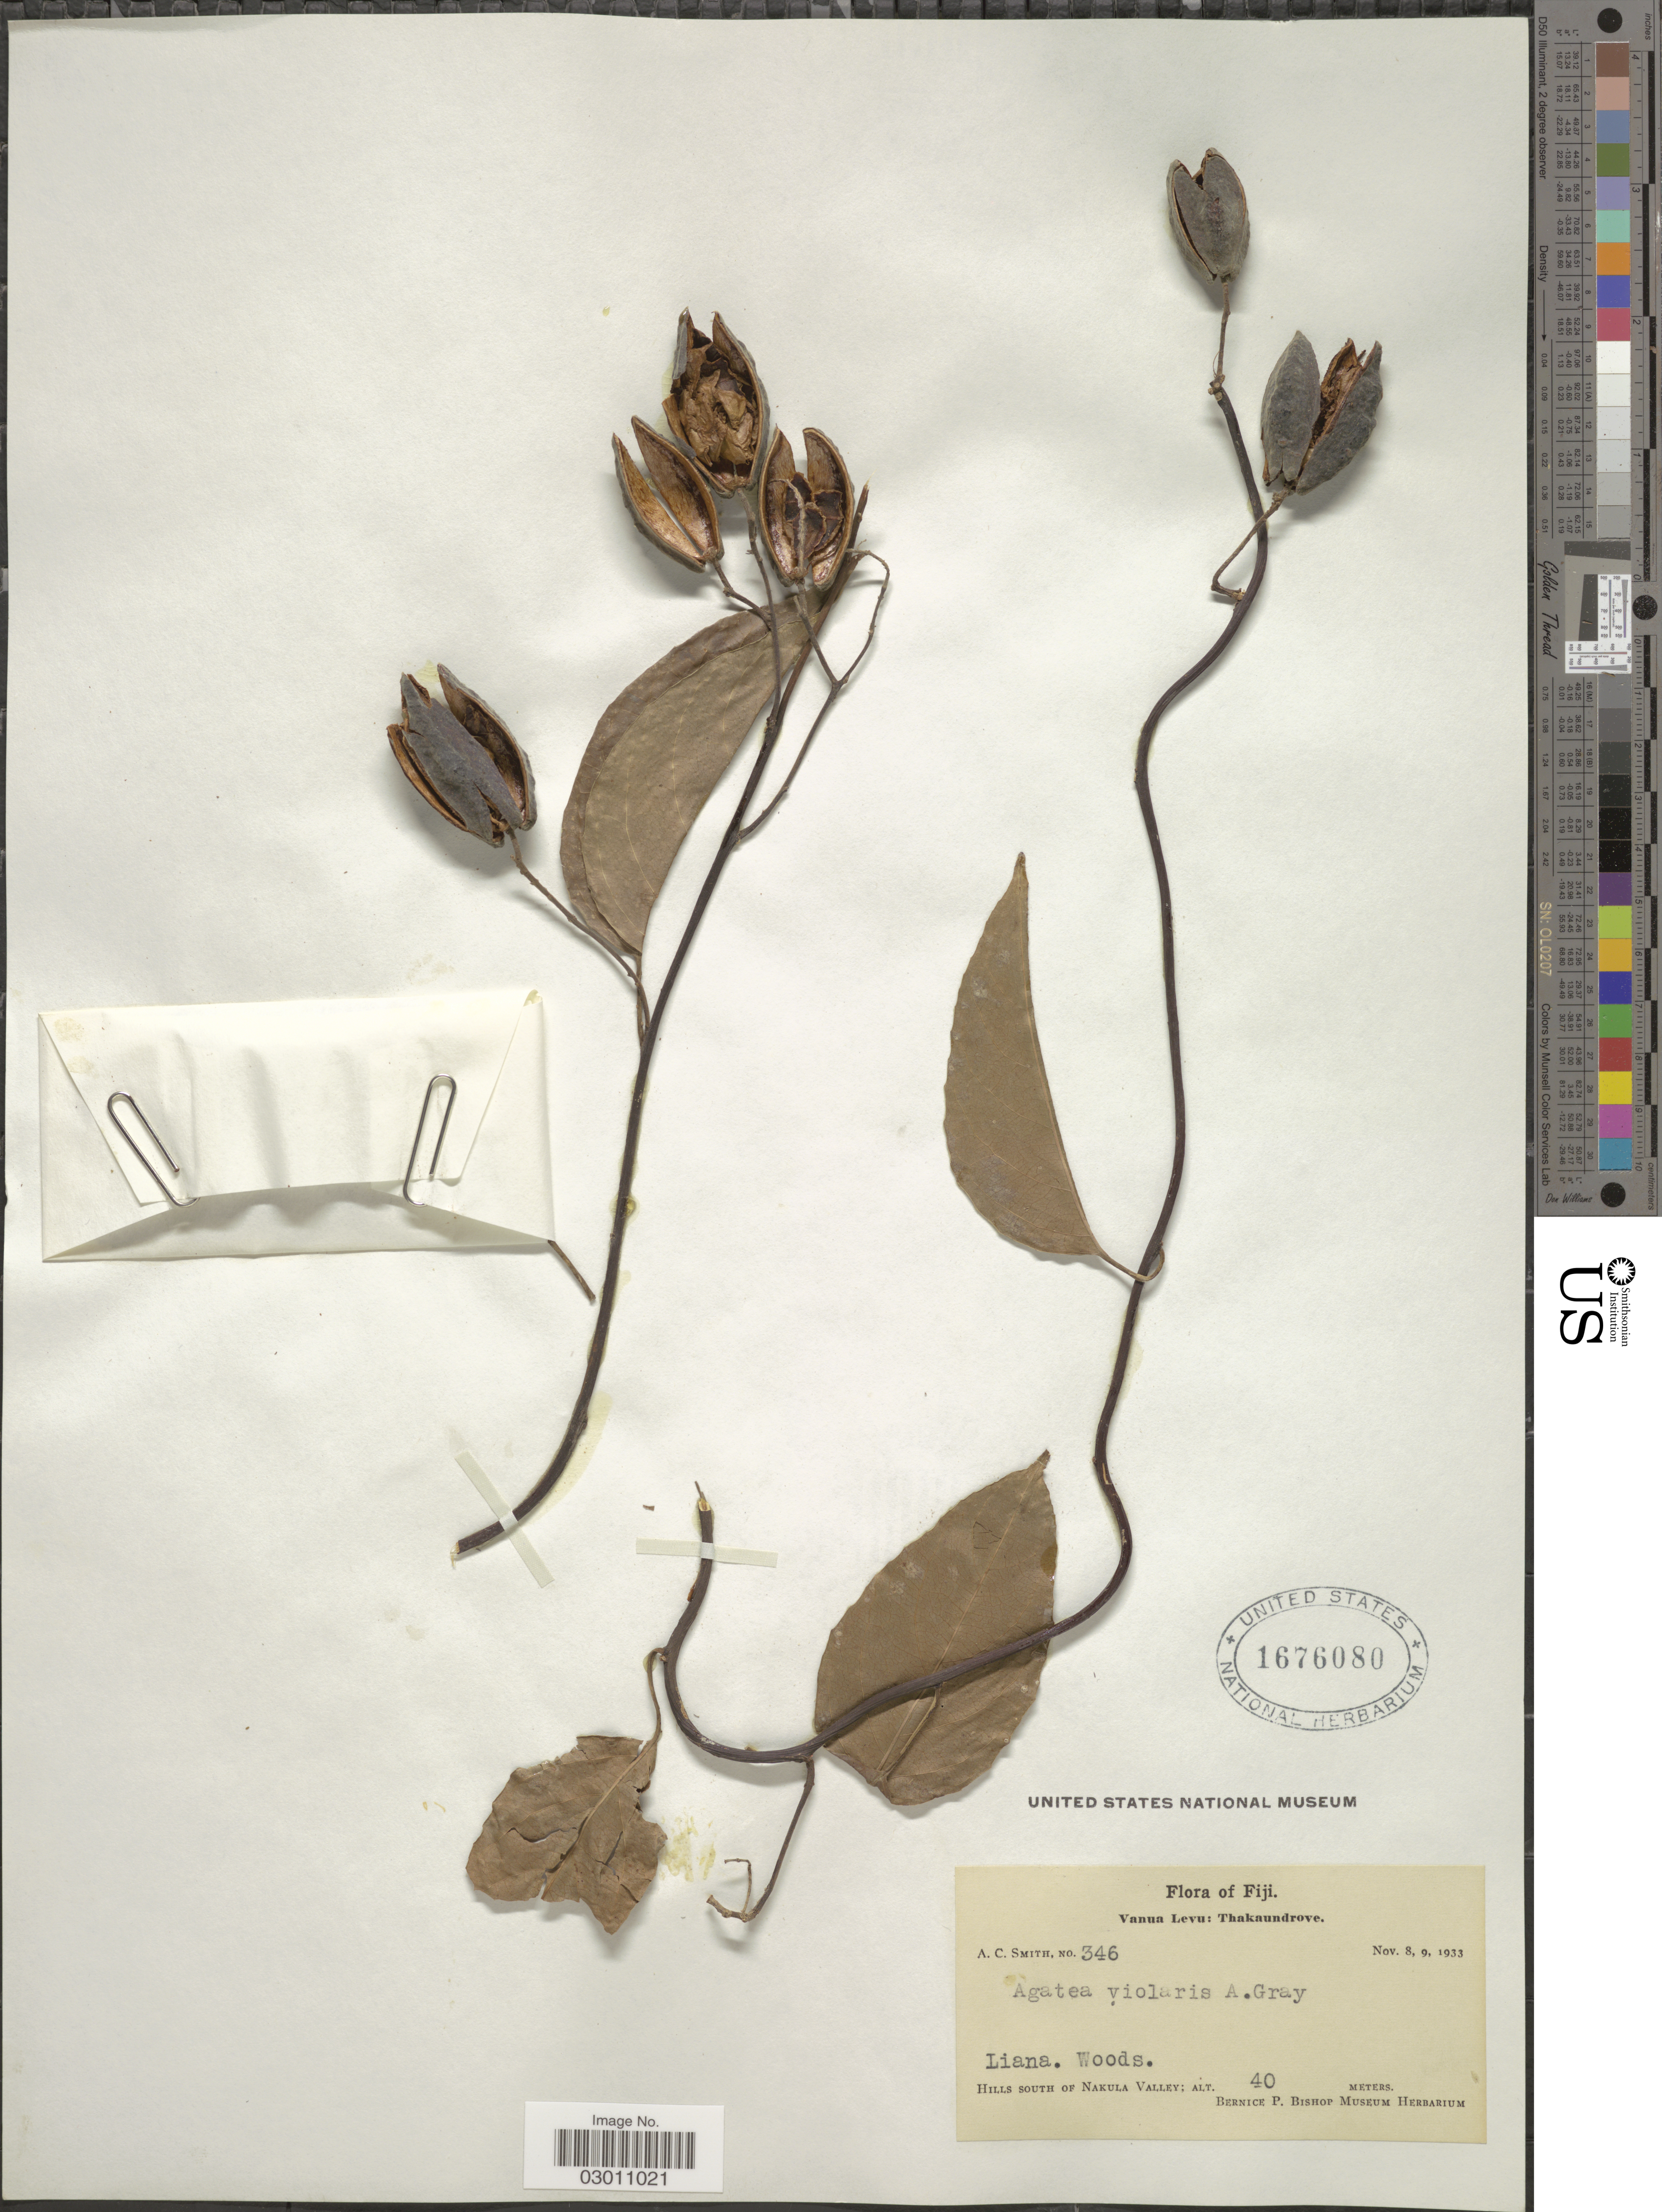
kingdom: Plantae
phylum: Tracheophyta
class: Magnoliopsida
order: Malpighiales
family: Violaceae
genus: Agatea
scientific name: Agatea violaris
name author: A. Gray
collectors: A. C. Smith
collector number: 346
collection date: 1933-11-08/1933-11-09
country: Fiji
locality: Liana. Woods. Vanua Levu: Thakaundrove. Hills South of Nakula Valley.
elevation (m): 40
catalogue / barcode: US 1676080